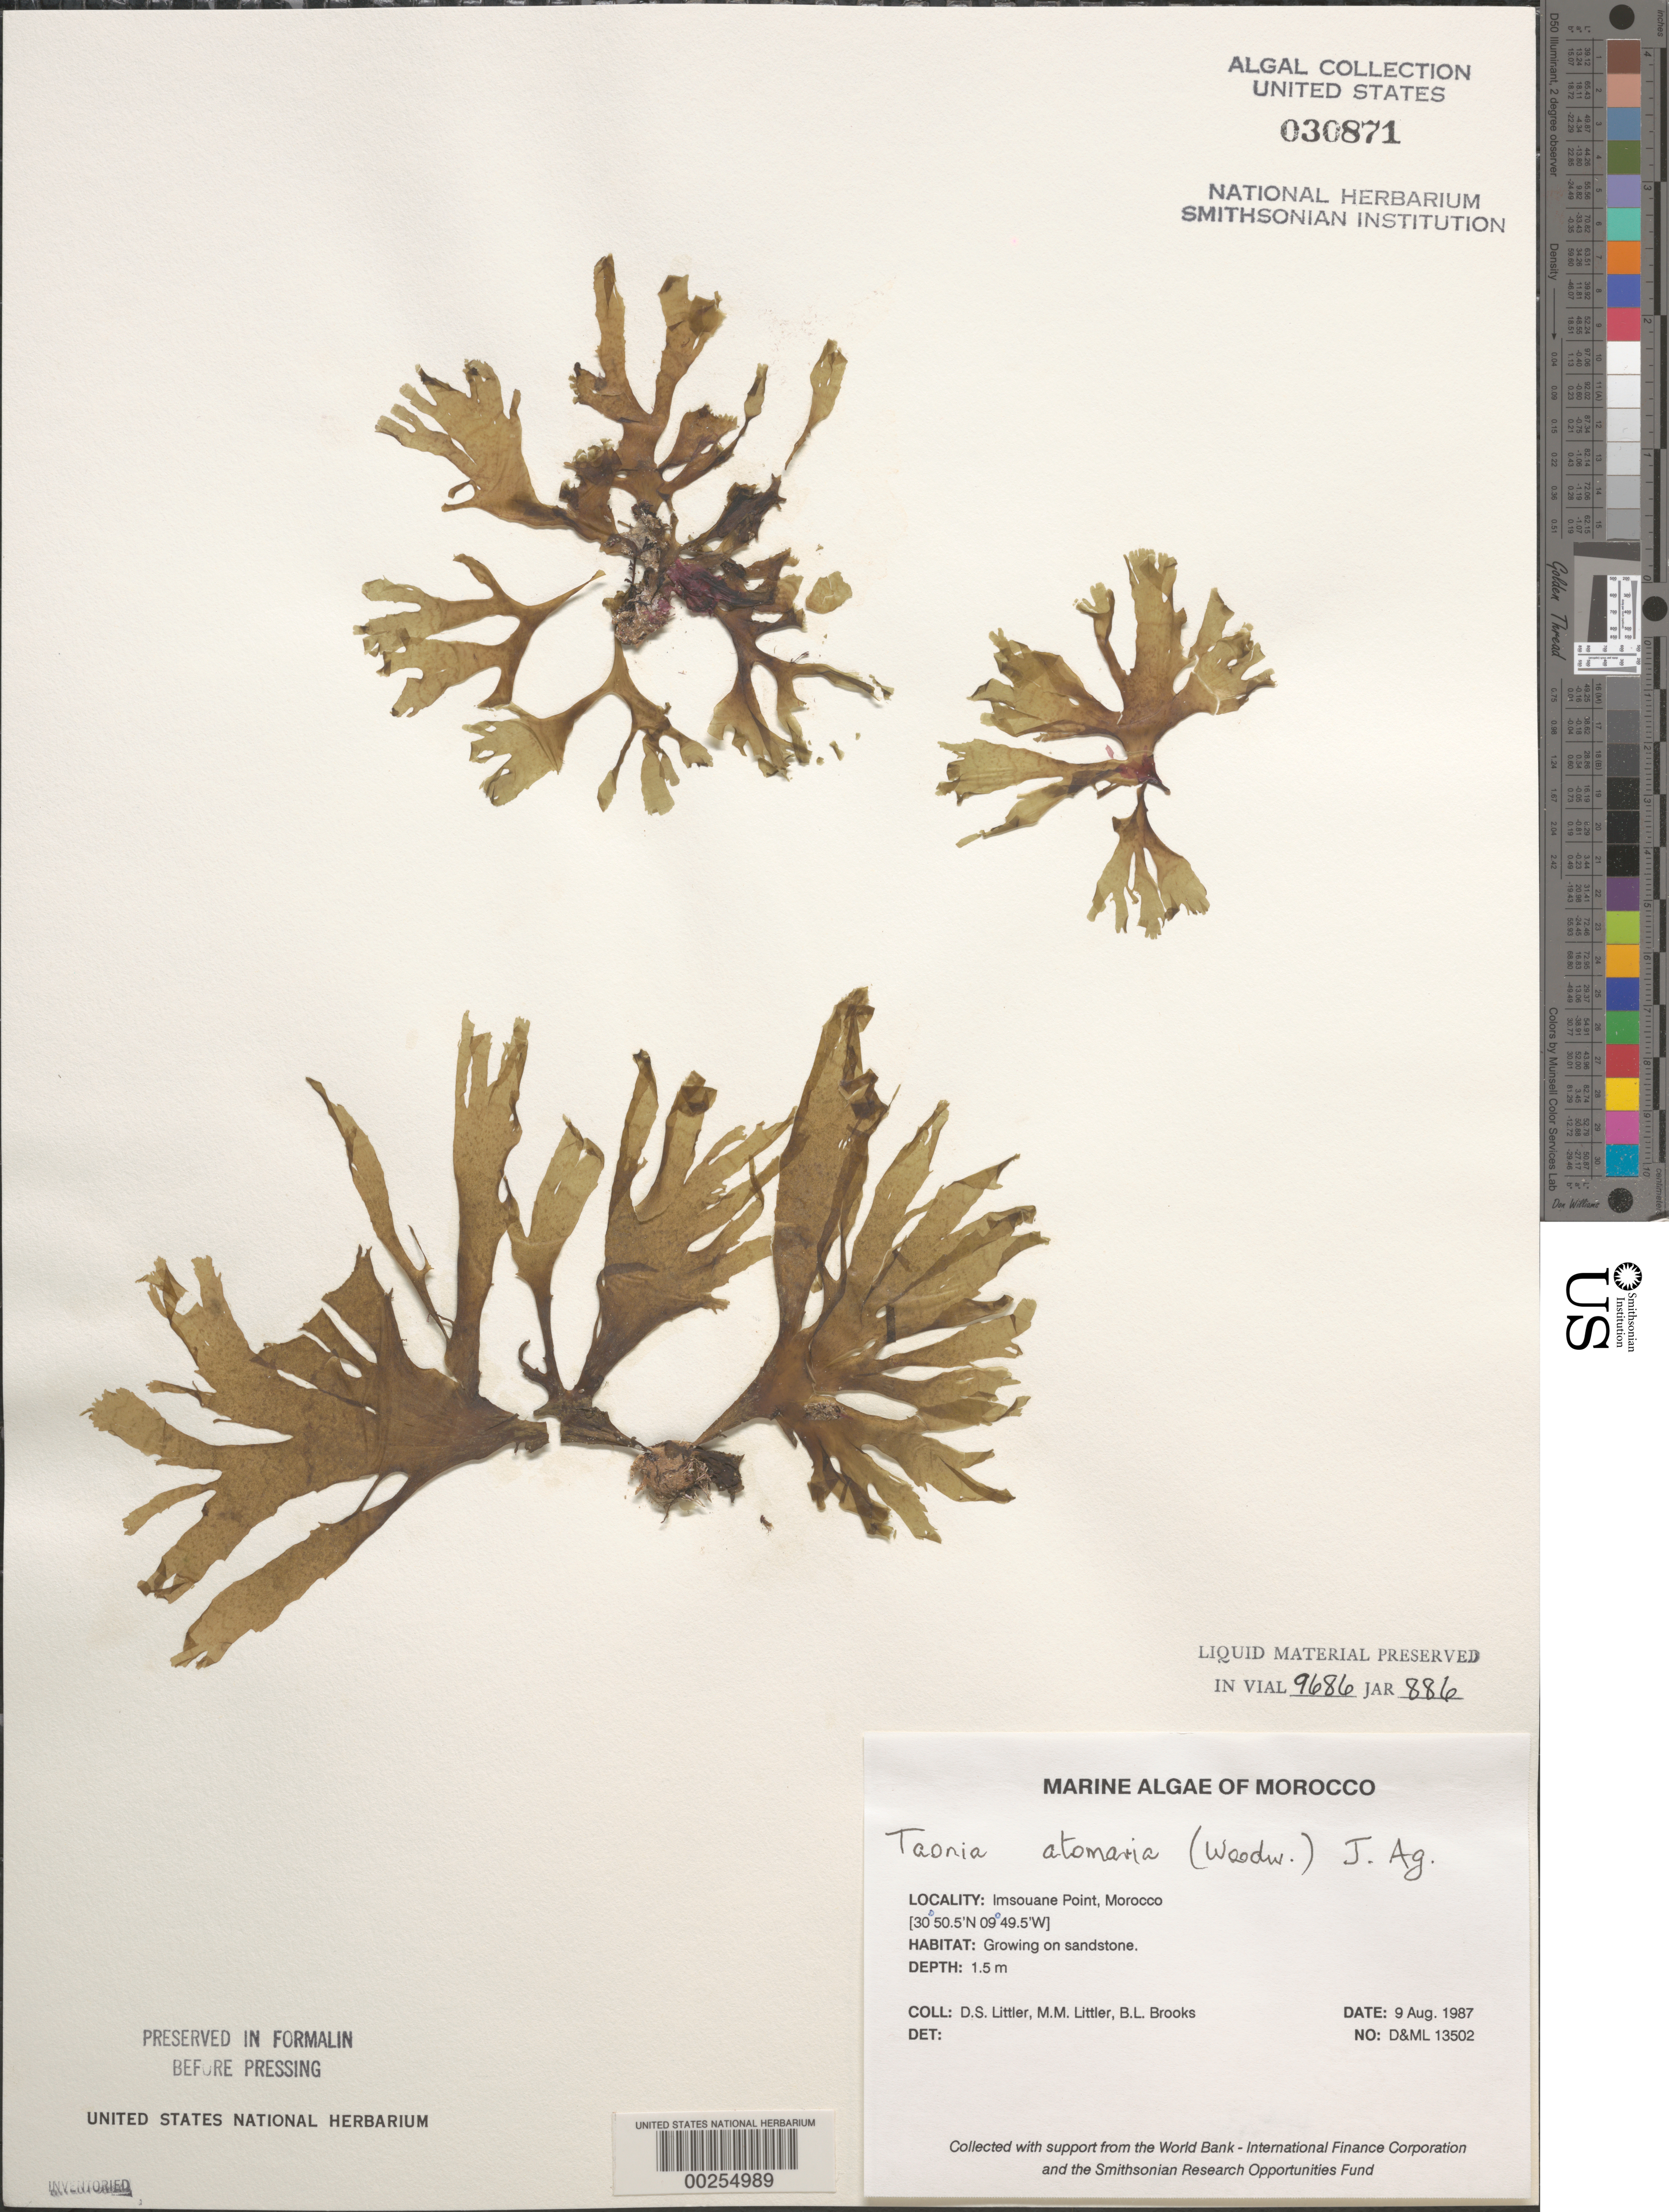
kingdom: Chromista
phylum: Ochrophyta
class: Phaeophyceae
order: Dictyotales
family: Dictyotaceae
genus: Taonia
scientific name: Taonia atomaria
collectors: D. S. Littler, M. M. Littler & B. Brooks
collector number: D&ML 13502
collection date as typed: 09 Aug 1987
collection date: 1987-08-09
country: Morocco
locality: Imsouane Point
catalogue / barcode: US 30871